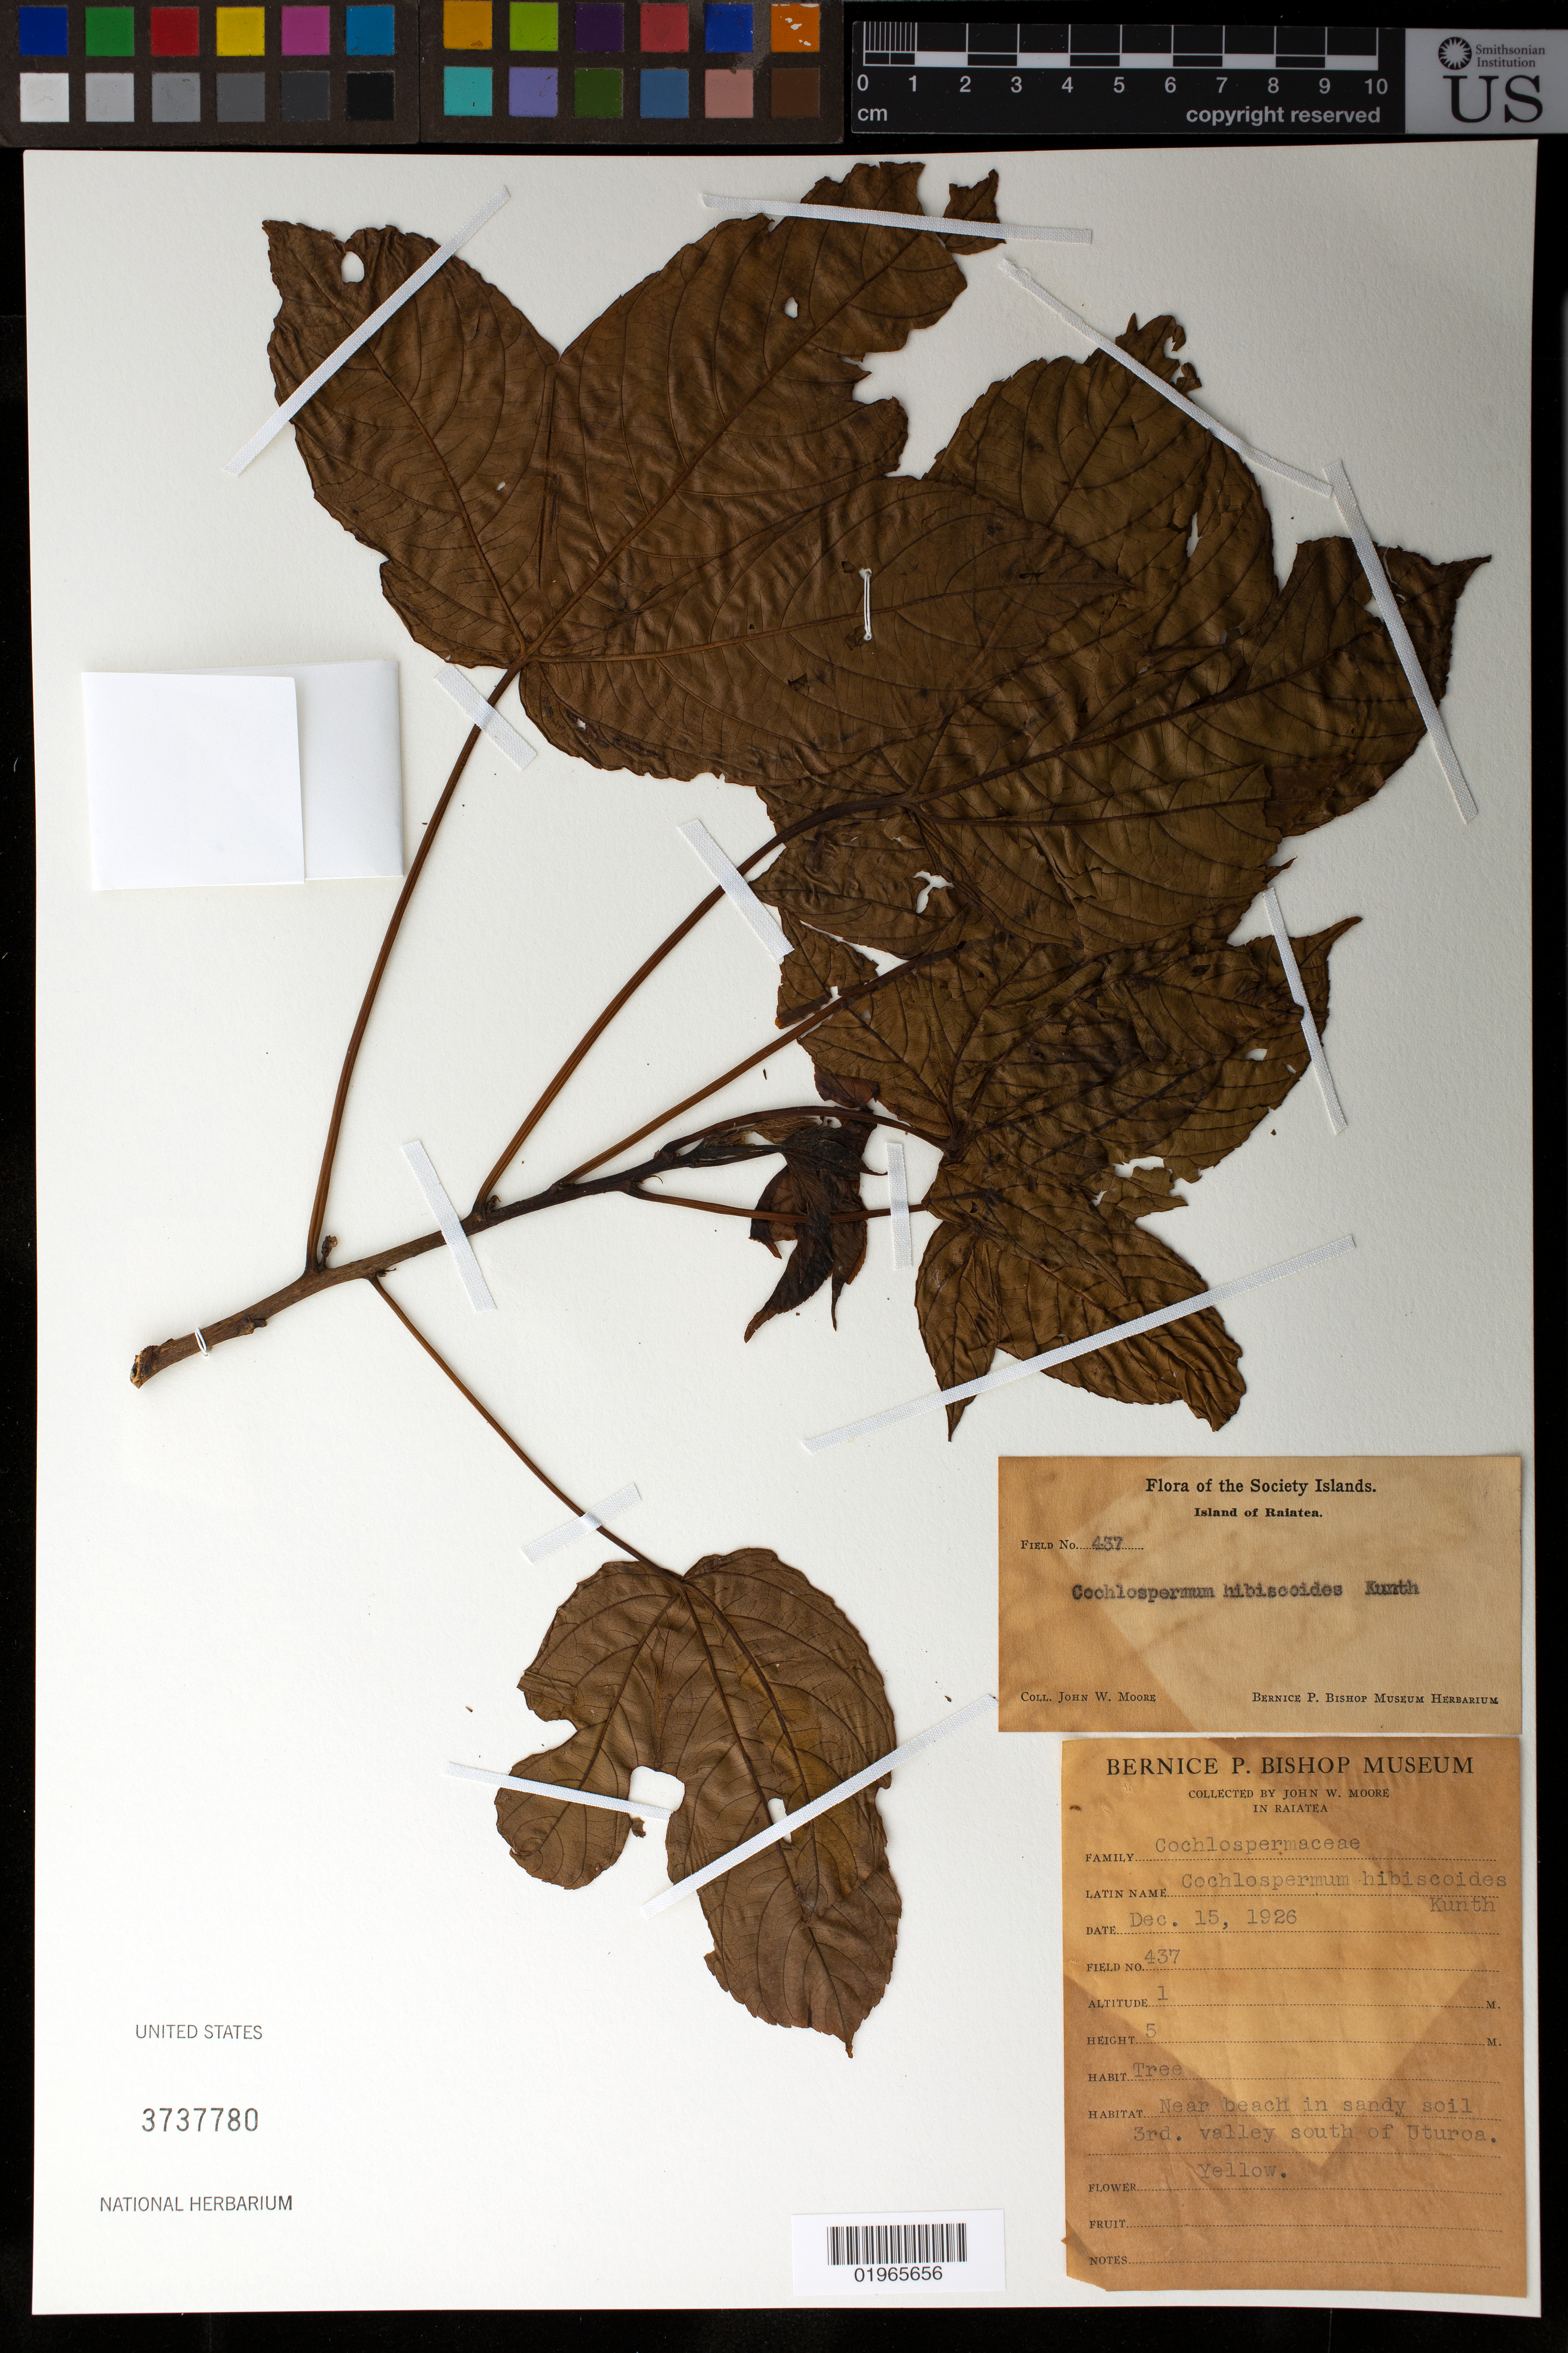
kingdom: Plantae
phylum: Tracheophyta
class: Magnoliopsida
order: Malvales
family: Cochlospermaceae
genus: Cochlospermum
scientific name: Cochlospermum vitifolium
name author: (Willd.) Spreng.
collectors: J. Moore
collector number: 437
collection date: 1926-12-15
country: French Polynesia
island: Raiatea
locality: Island of Raiatea, 3rd valley south of Uturoa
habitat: Beach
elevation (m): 1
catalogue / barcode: US 3737780